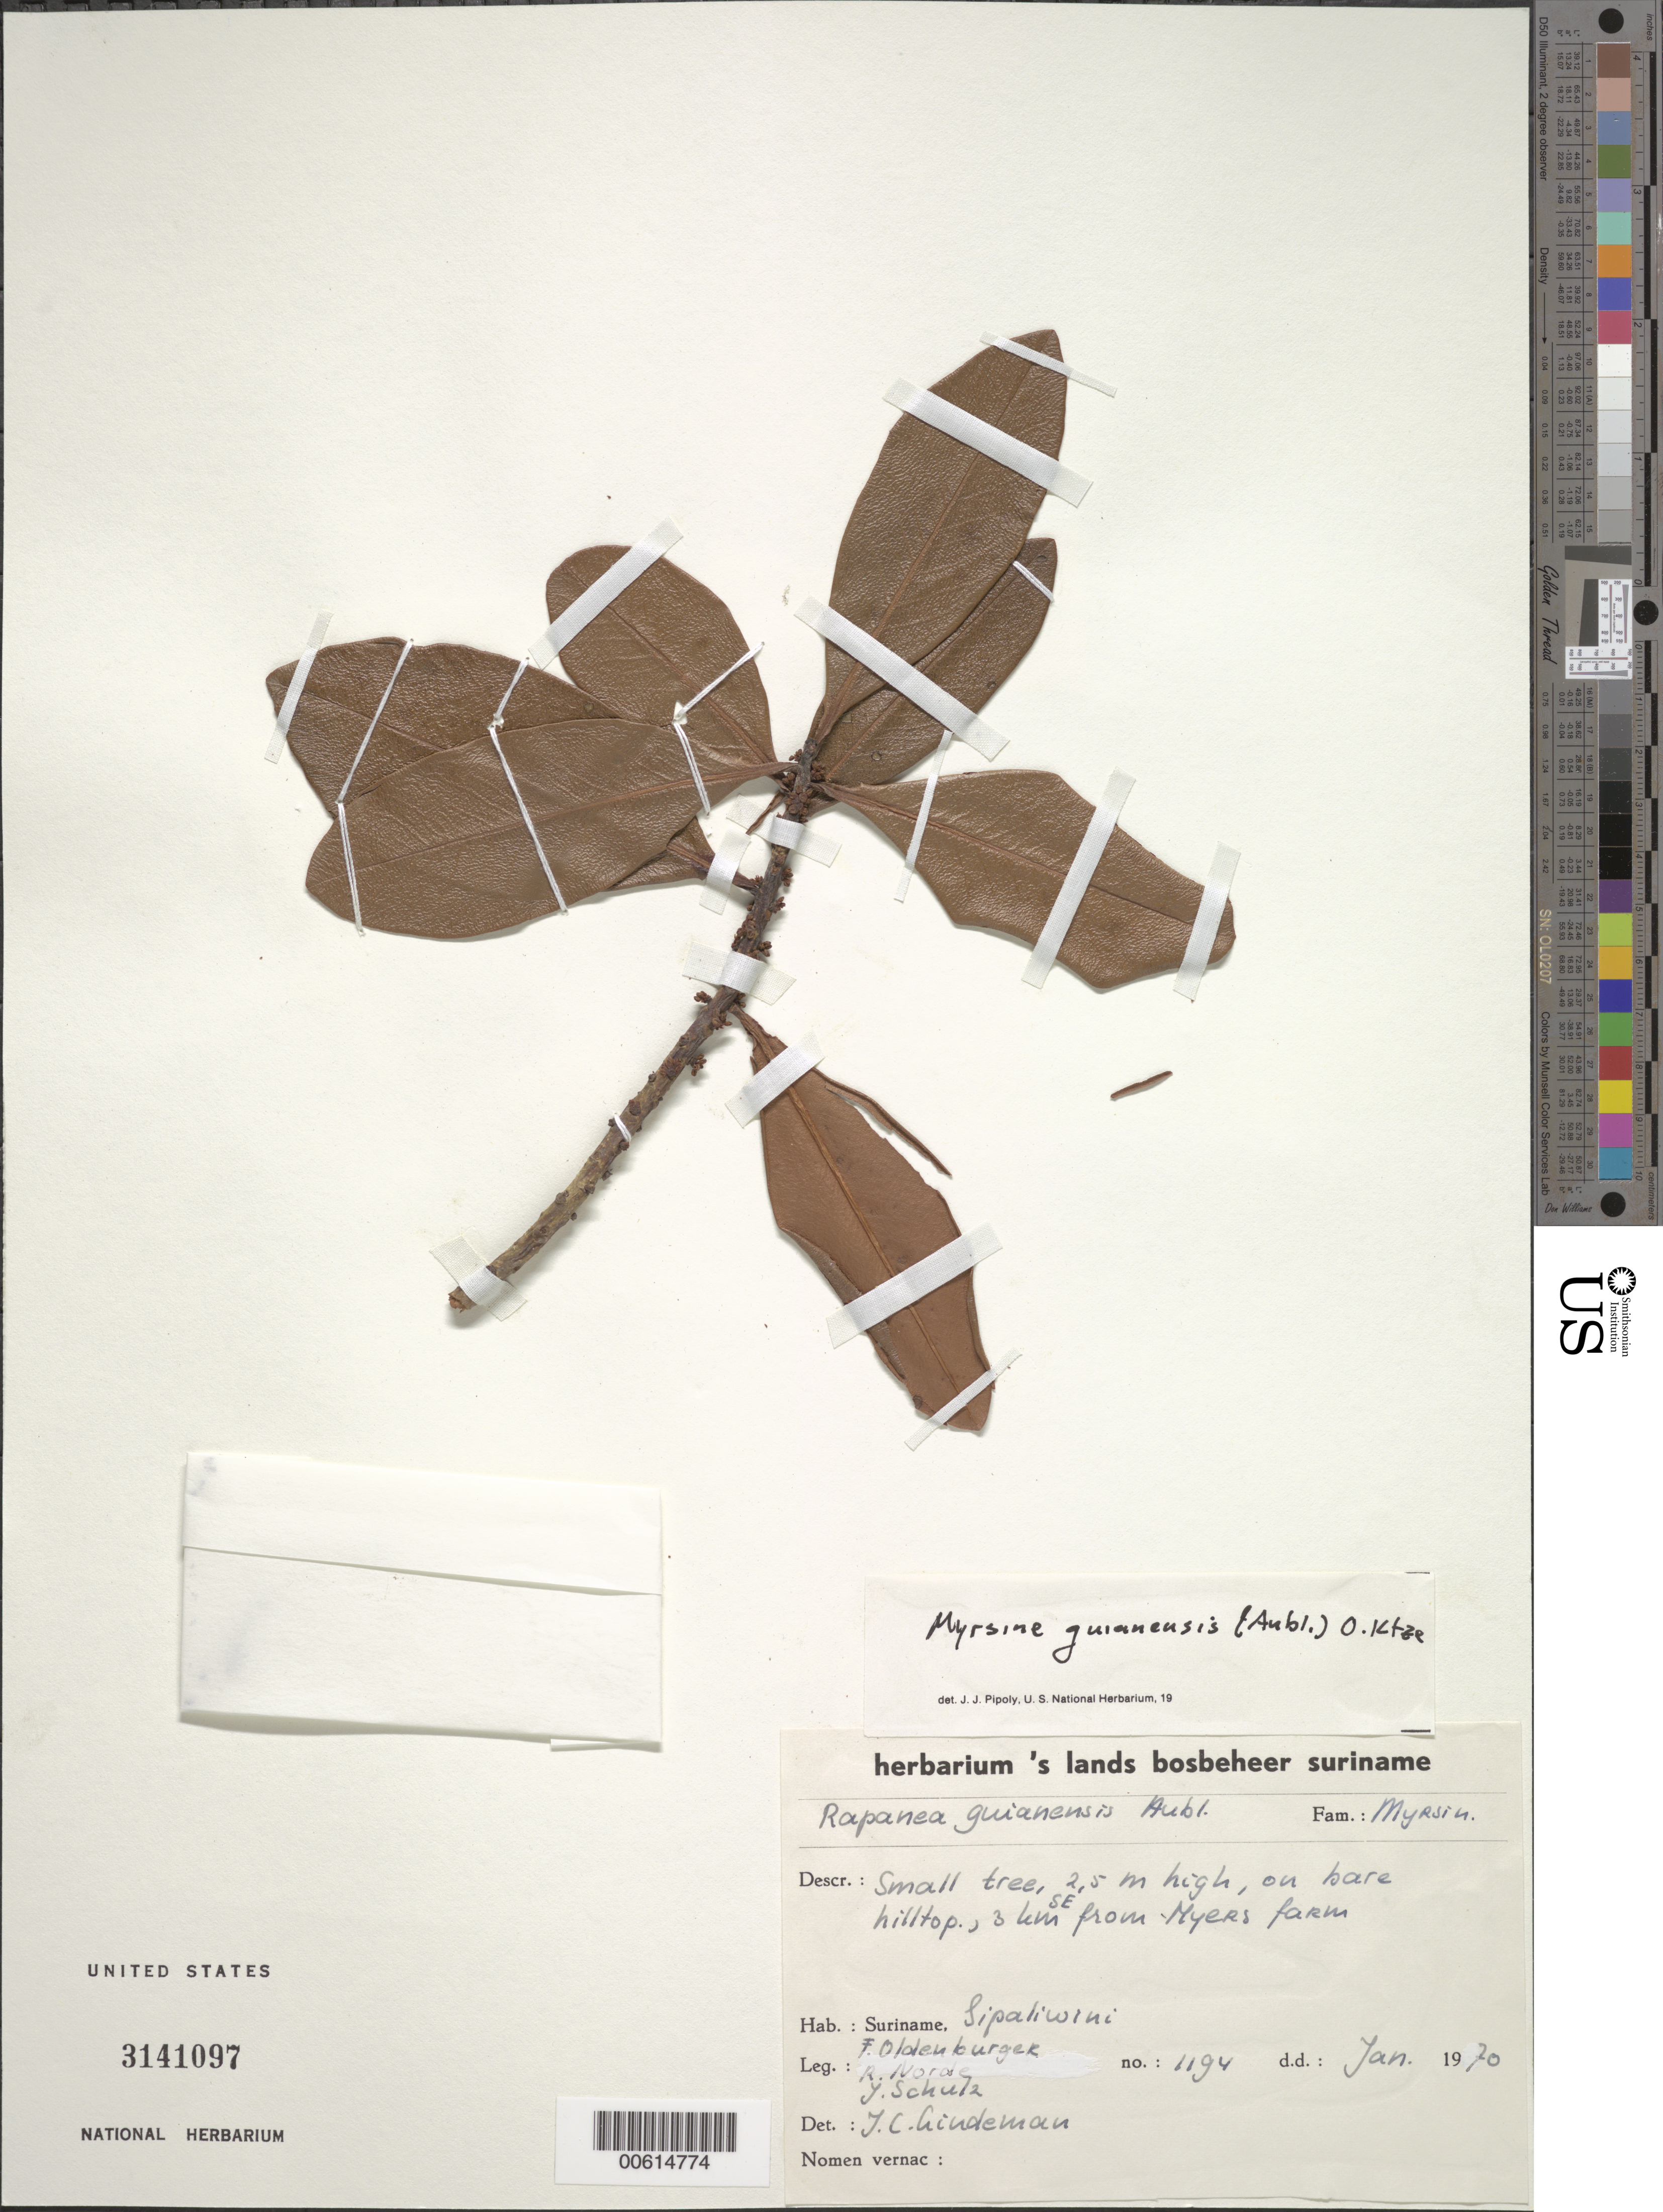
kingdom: Plantae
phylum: Tracheophyta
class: Magnoliopsida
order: Ericales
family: Primulaceae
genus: Cybianthus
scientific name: Cybianthus guyanensis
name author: (A. DC.) Miq.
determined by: Pipoly, J. J., III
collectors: F. Oldenburger, R. Norde & J. P. Schulz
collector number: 1194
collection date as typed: Jan-70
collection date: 1970-01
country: Suriname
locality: Sipaliwini Savanna, Brazilian frontier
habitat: Bare hilltop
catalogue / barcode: US 3141097